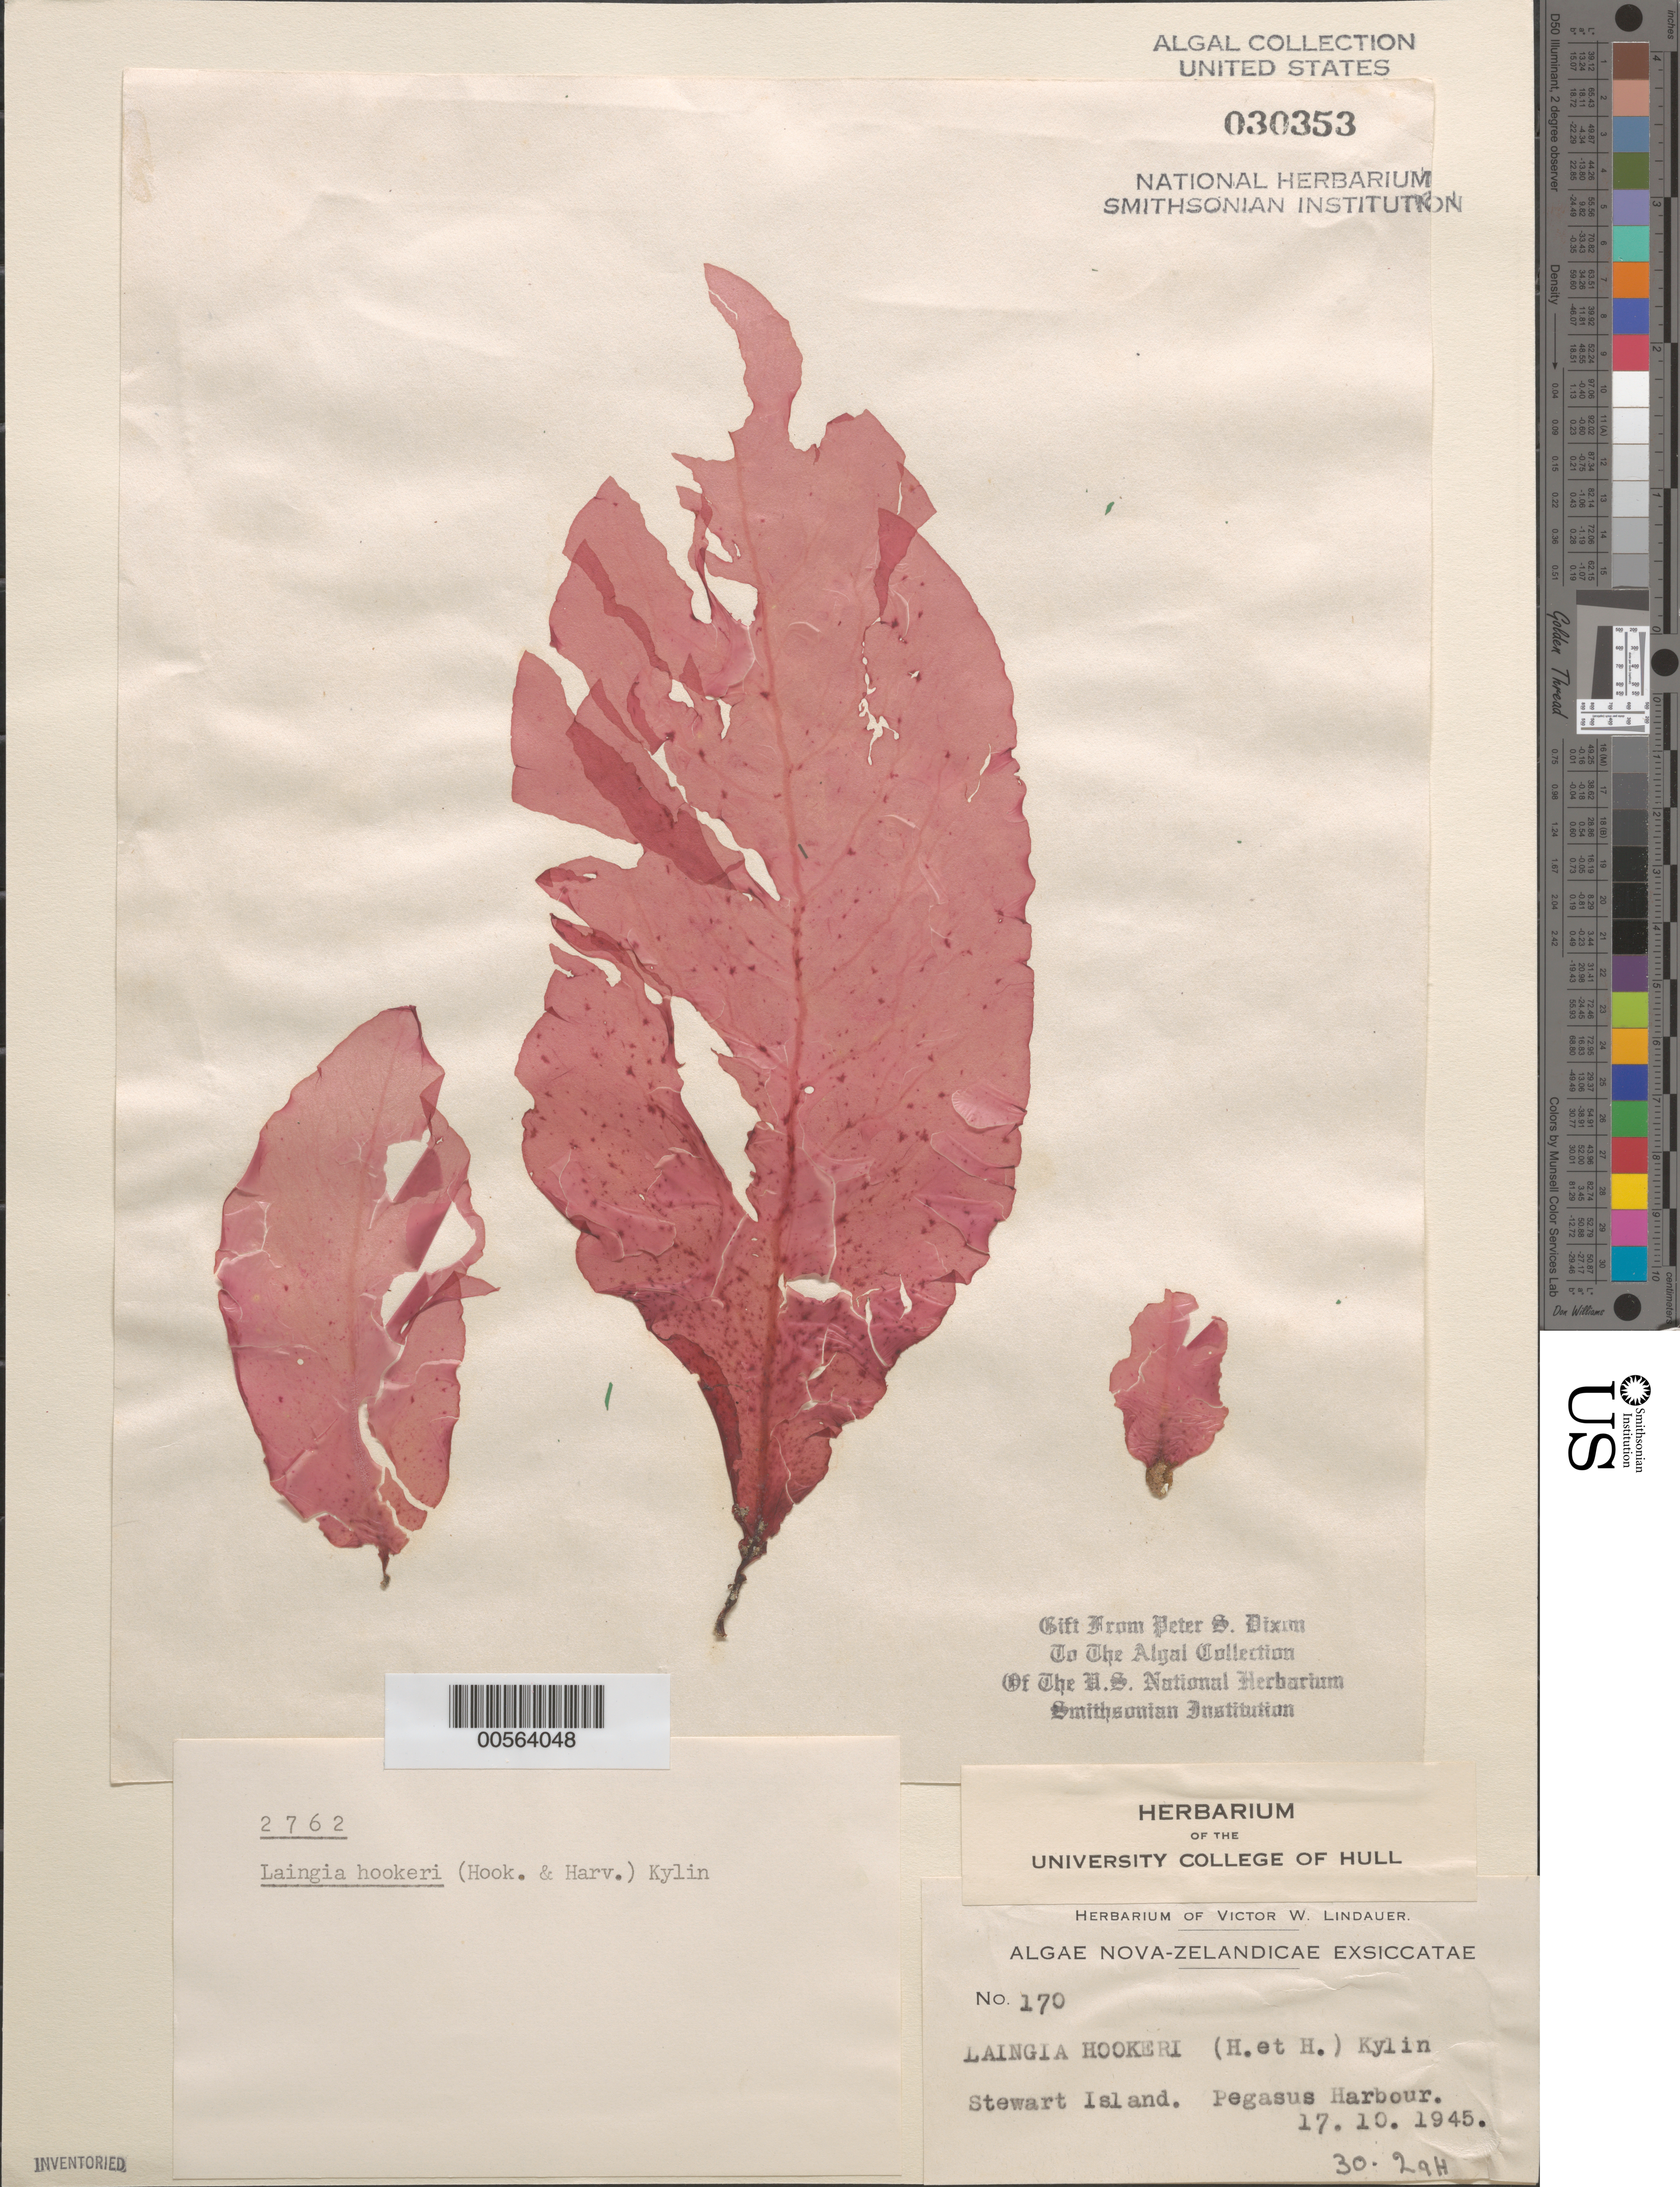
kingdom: Plantae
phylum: Rhodophyta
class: Florideophyceae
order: Ceramiales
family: Delesseriaceae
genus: Laingia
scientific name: Laingia hookeri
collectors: V. Lindauer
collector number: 170 & SD 2762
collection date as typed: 17 Oct 1945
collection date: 1945-10-17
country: New Zealand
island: Stewart Island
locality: Pegasus Harbor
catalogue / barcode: US 30353